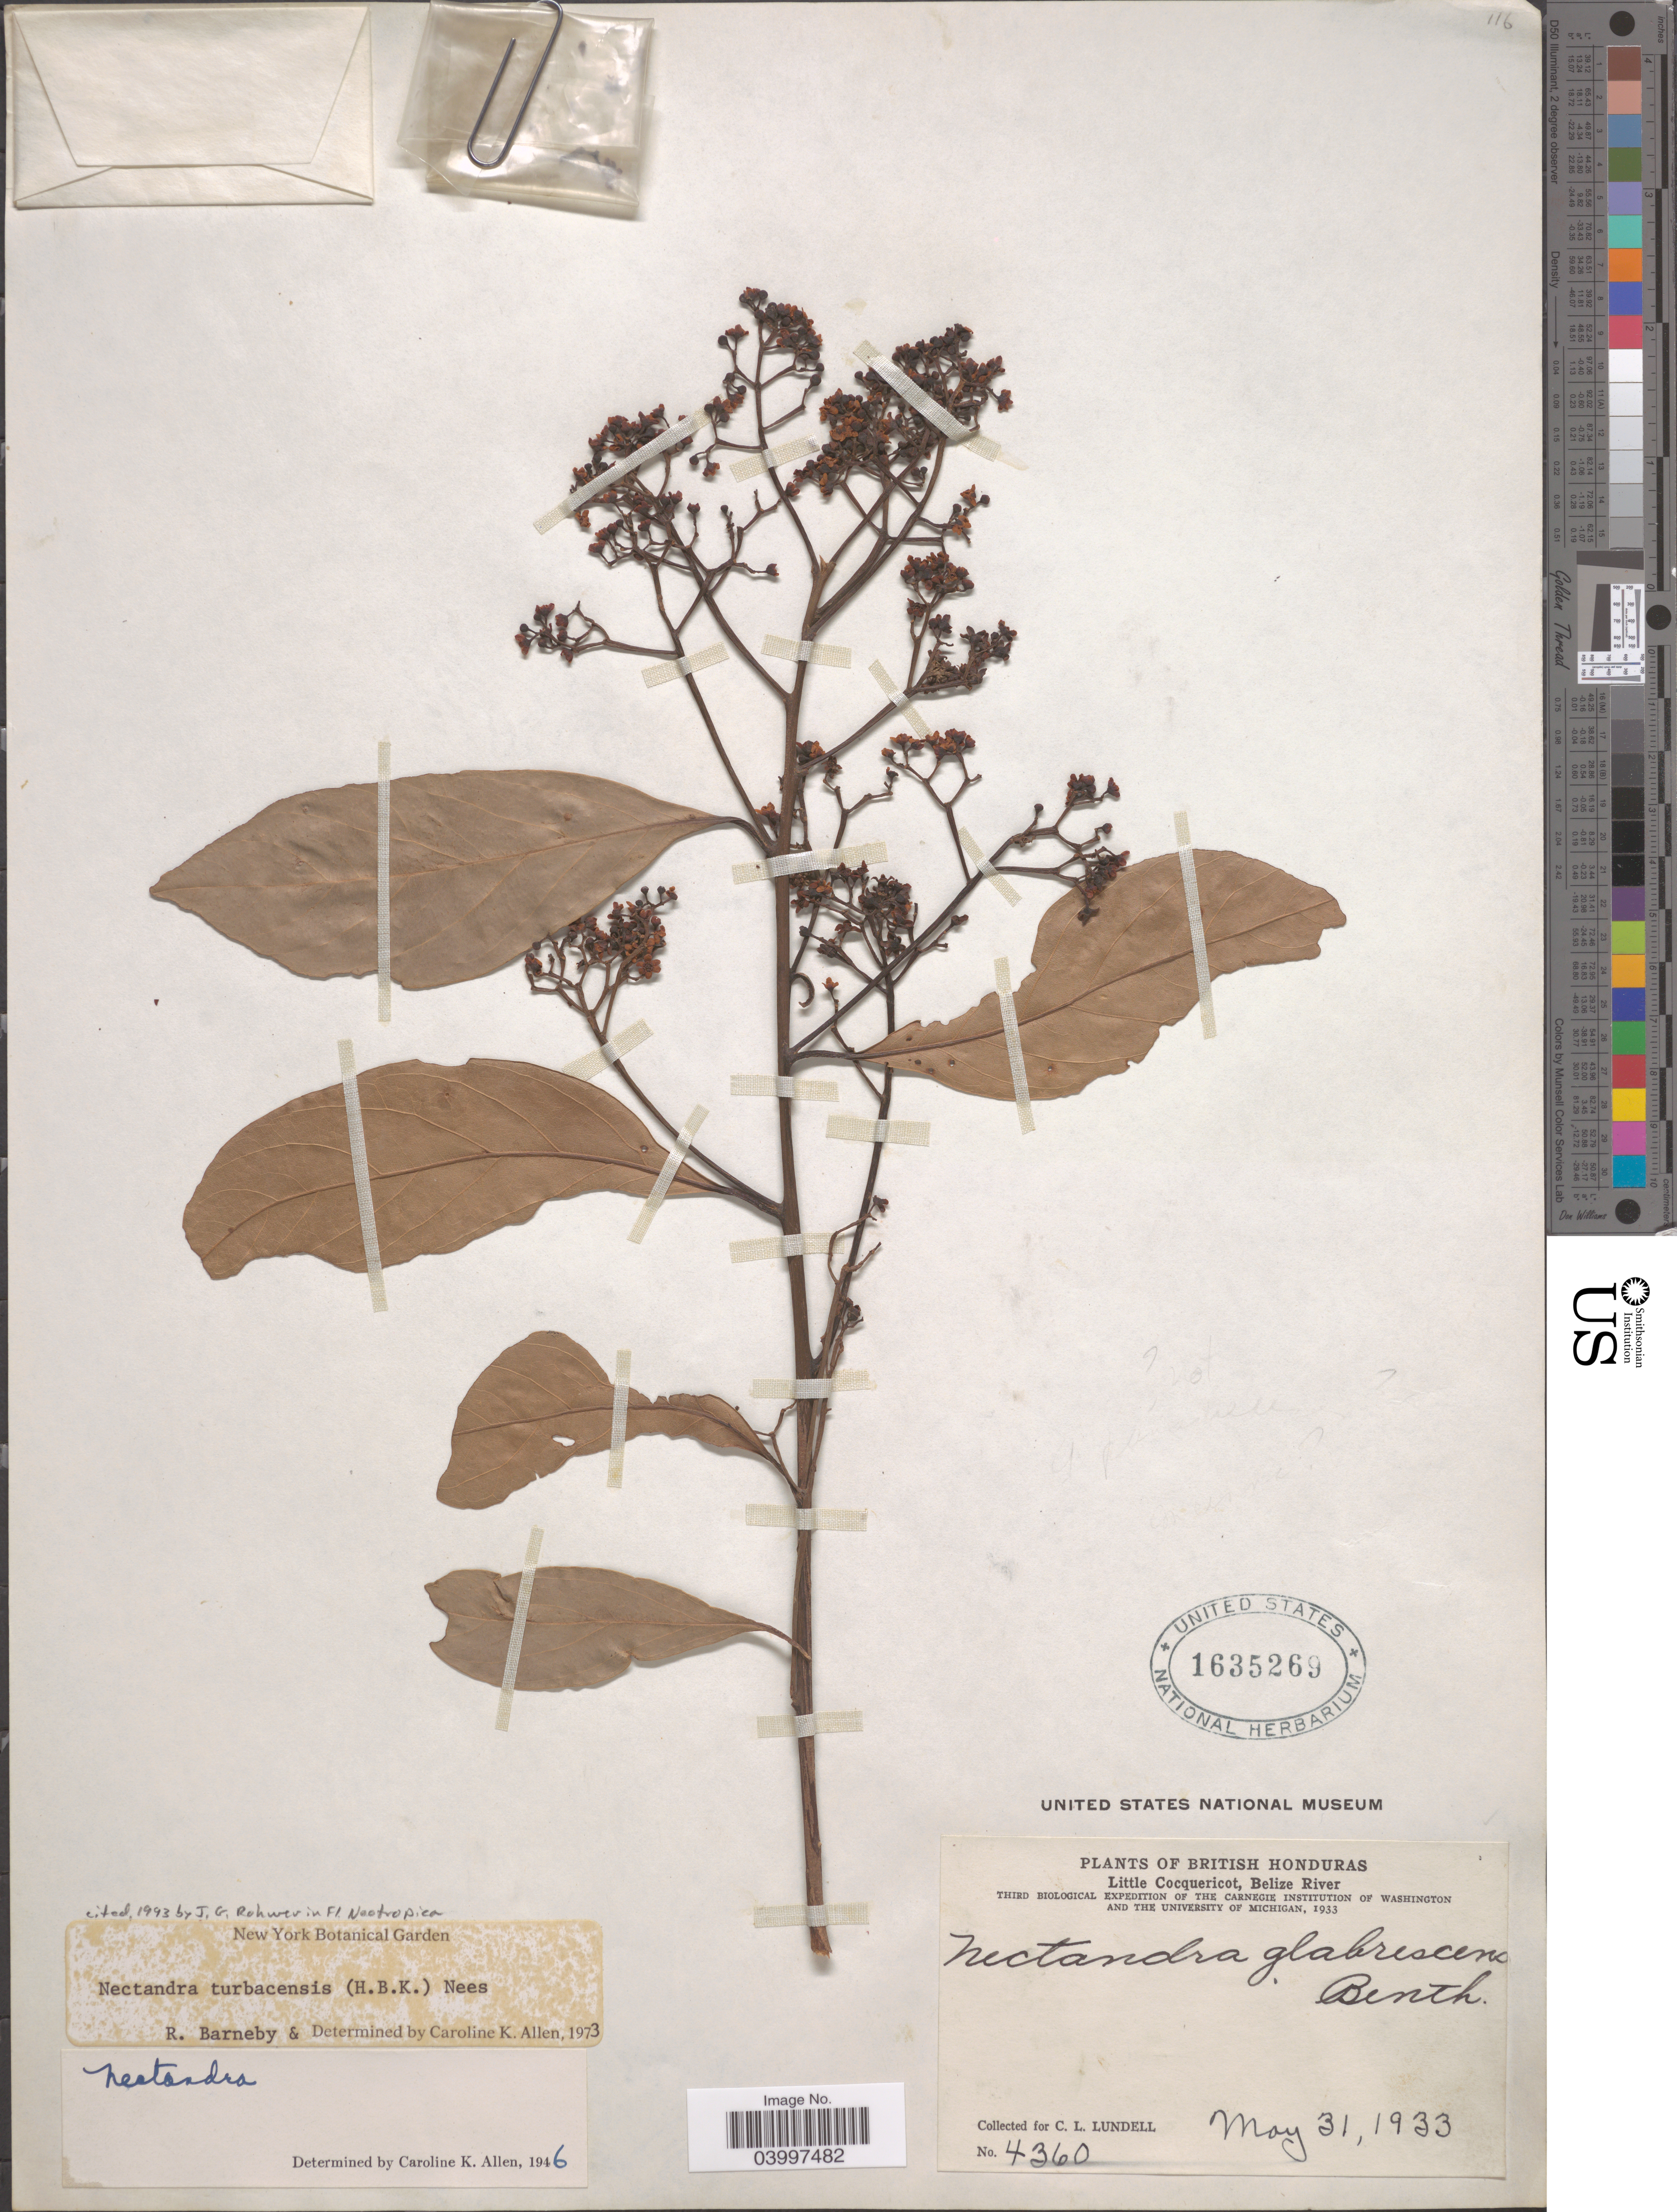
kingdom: Plantae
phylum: Tracheophyta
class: Magnoliopsida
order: Laurales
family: Lauraceae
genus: Nectandra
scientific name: Nectandra turbacensis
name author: (Kunth) Nees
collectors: C. L. Lundell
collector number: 4360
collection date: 1933-05-31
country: Belize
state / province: Belize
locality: British Honduras. Little Cocquericot, Belize River.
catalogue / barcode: US 1635269